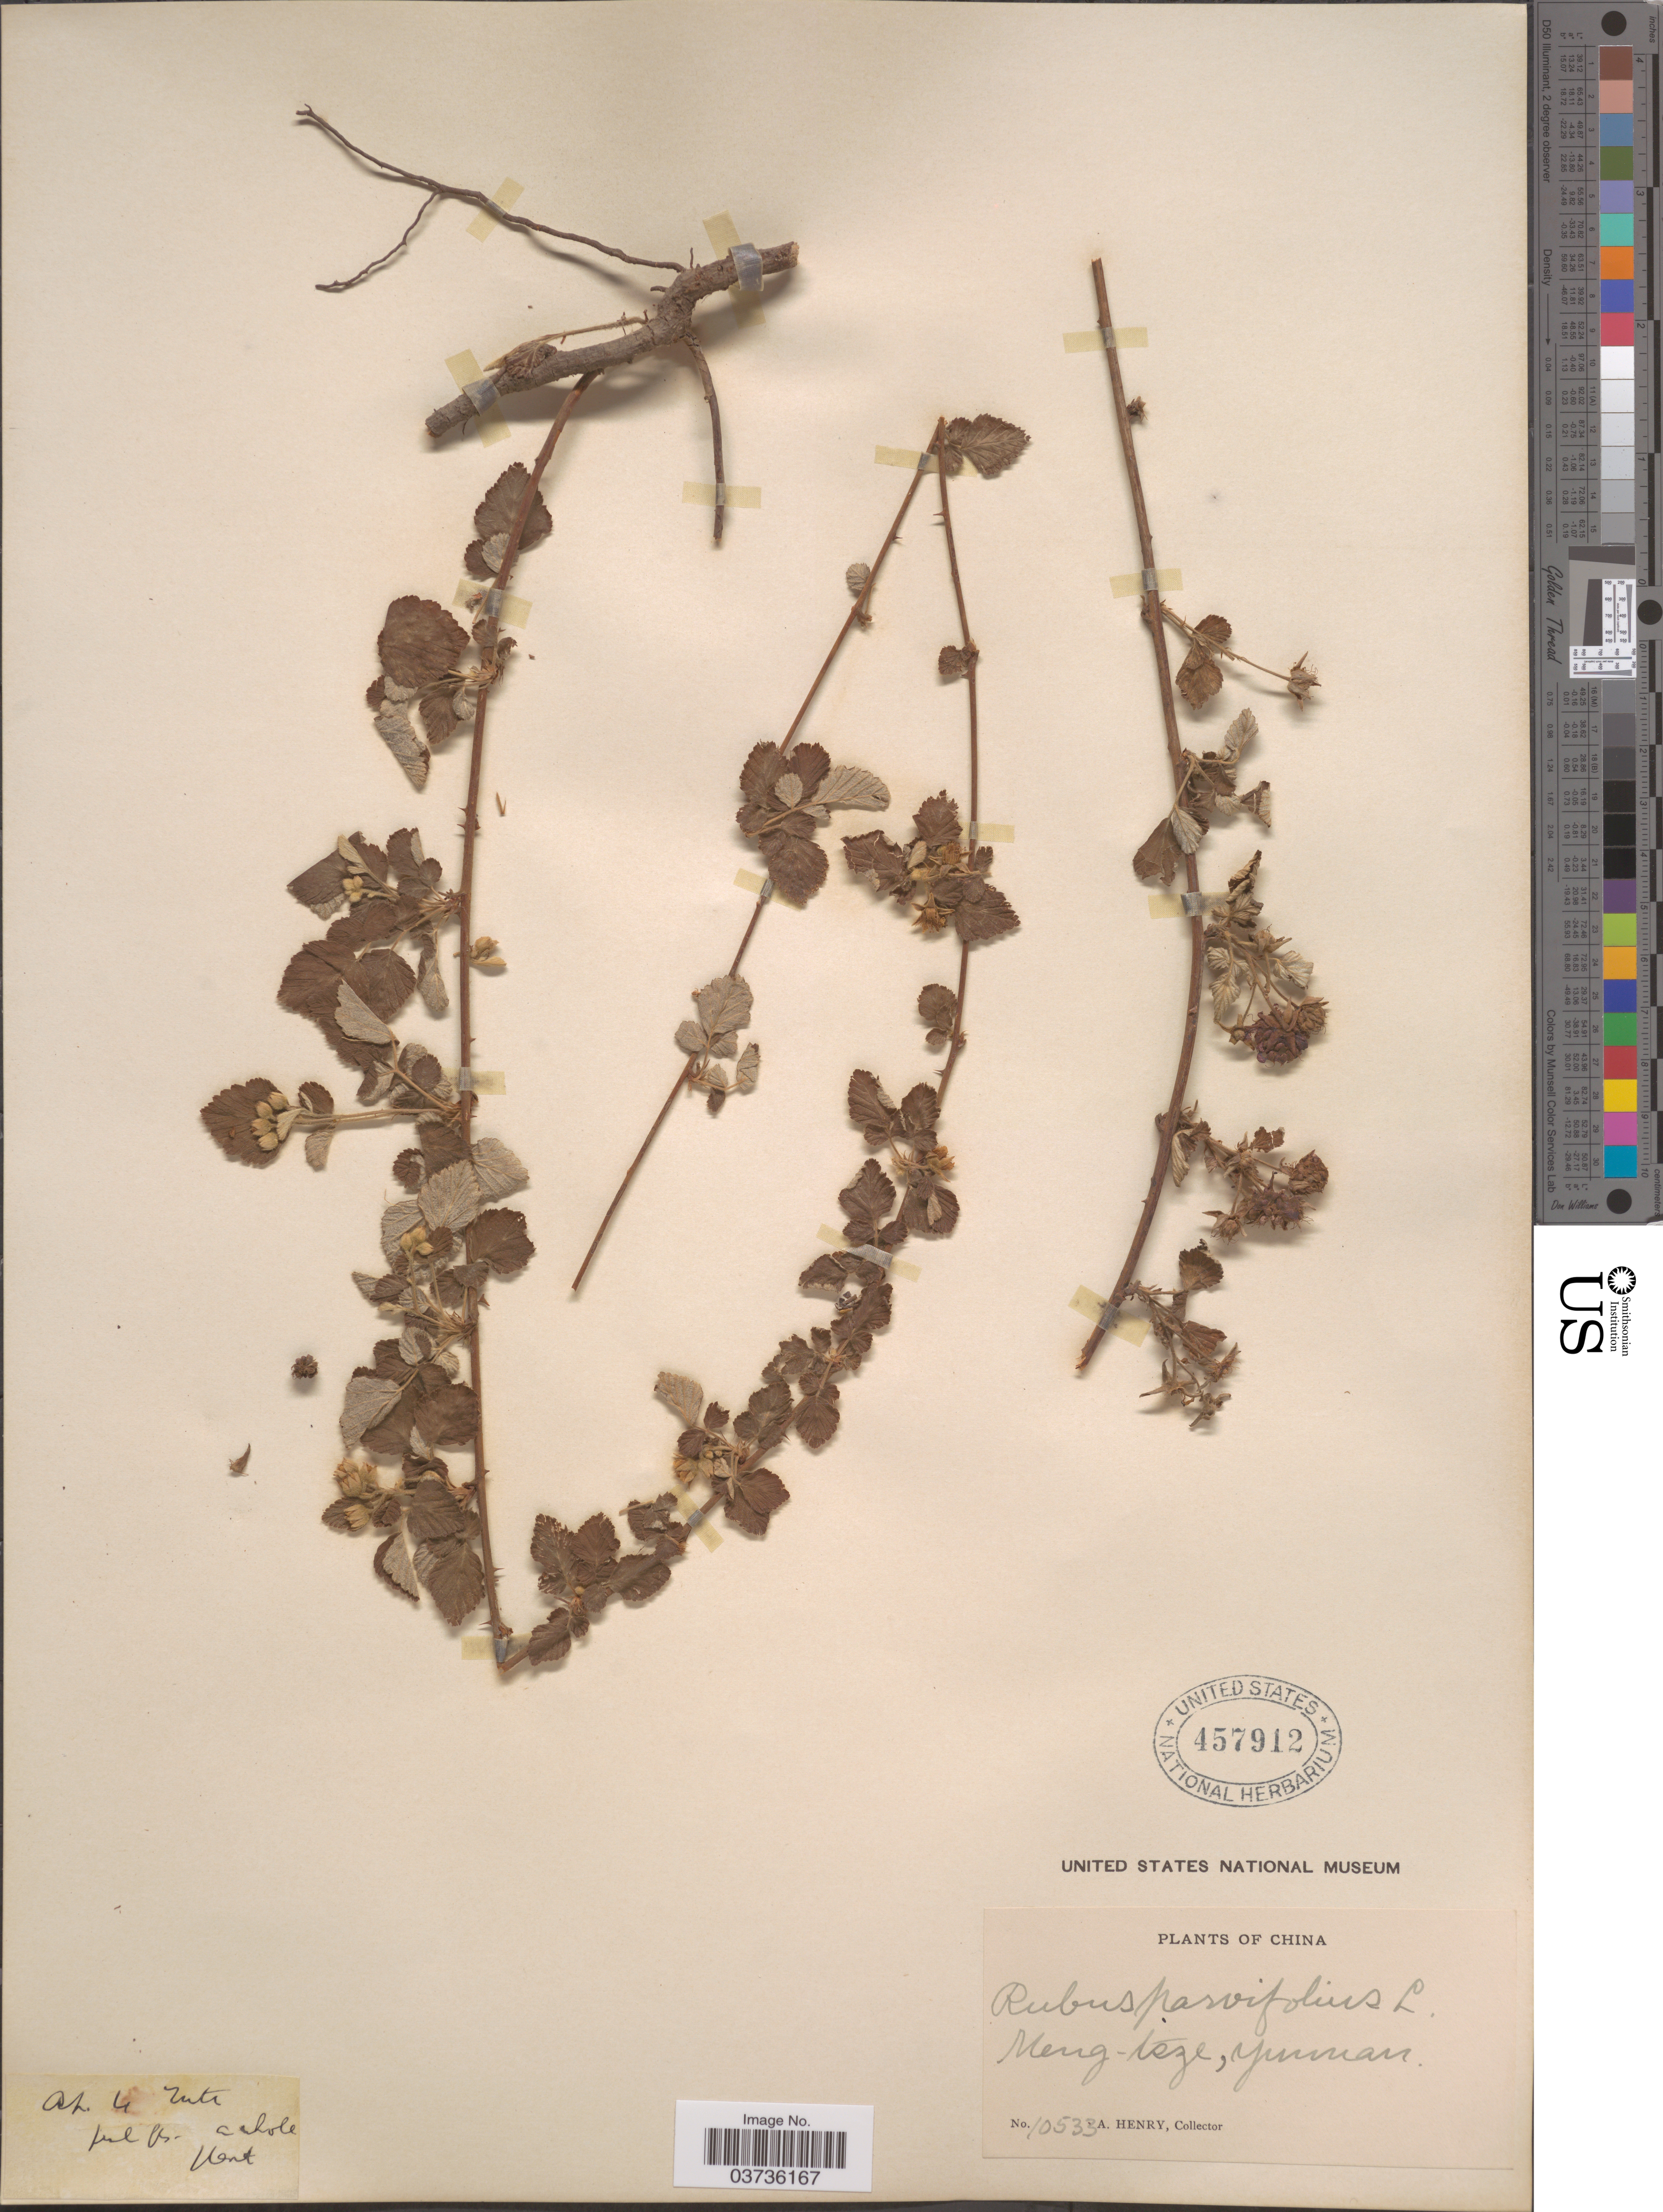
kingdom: Plantae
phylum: Tracheophyta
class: Magnoliopsida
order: Rosales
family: Rosaceae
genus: Rubus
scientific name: Rubus parvifolius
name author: L.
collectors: A. Henry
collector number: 10533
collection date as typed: Transcribed d/m/y: /4/4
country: China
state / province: Yunnan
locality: Meng-tsze. Tuti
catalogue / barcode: US 457912